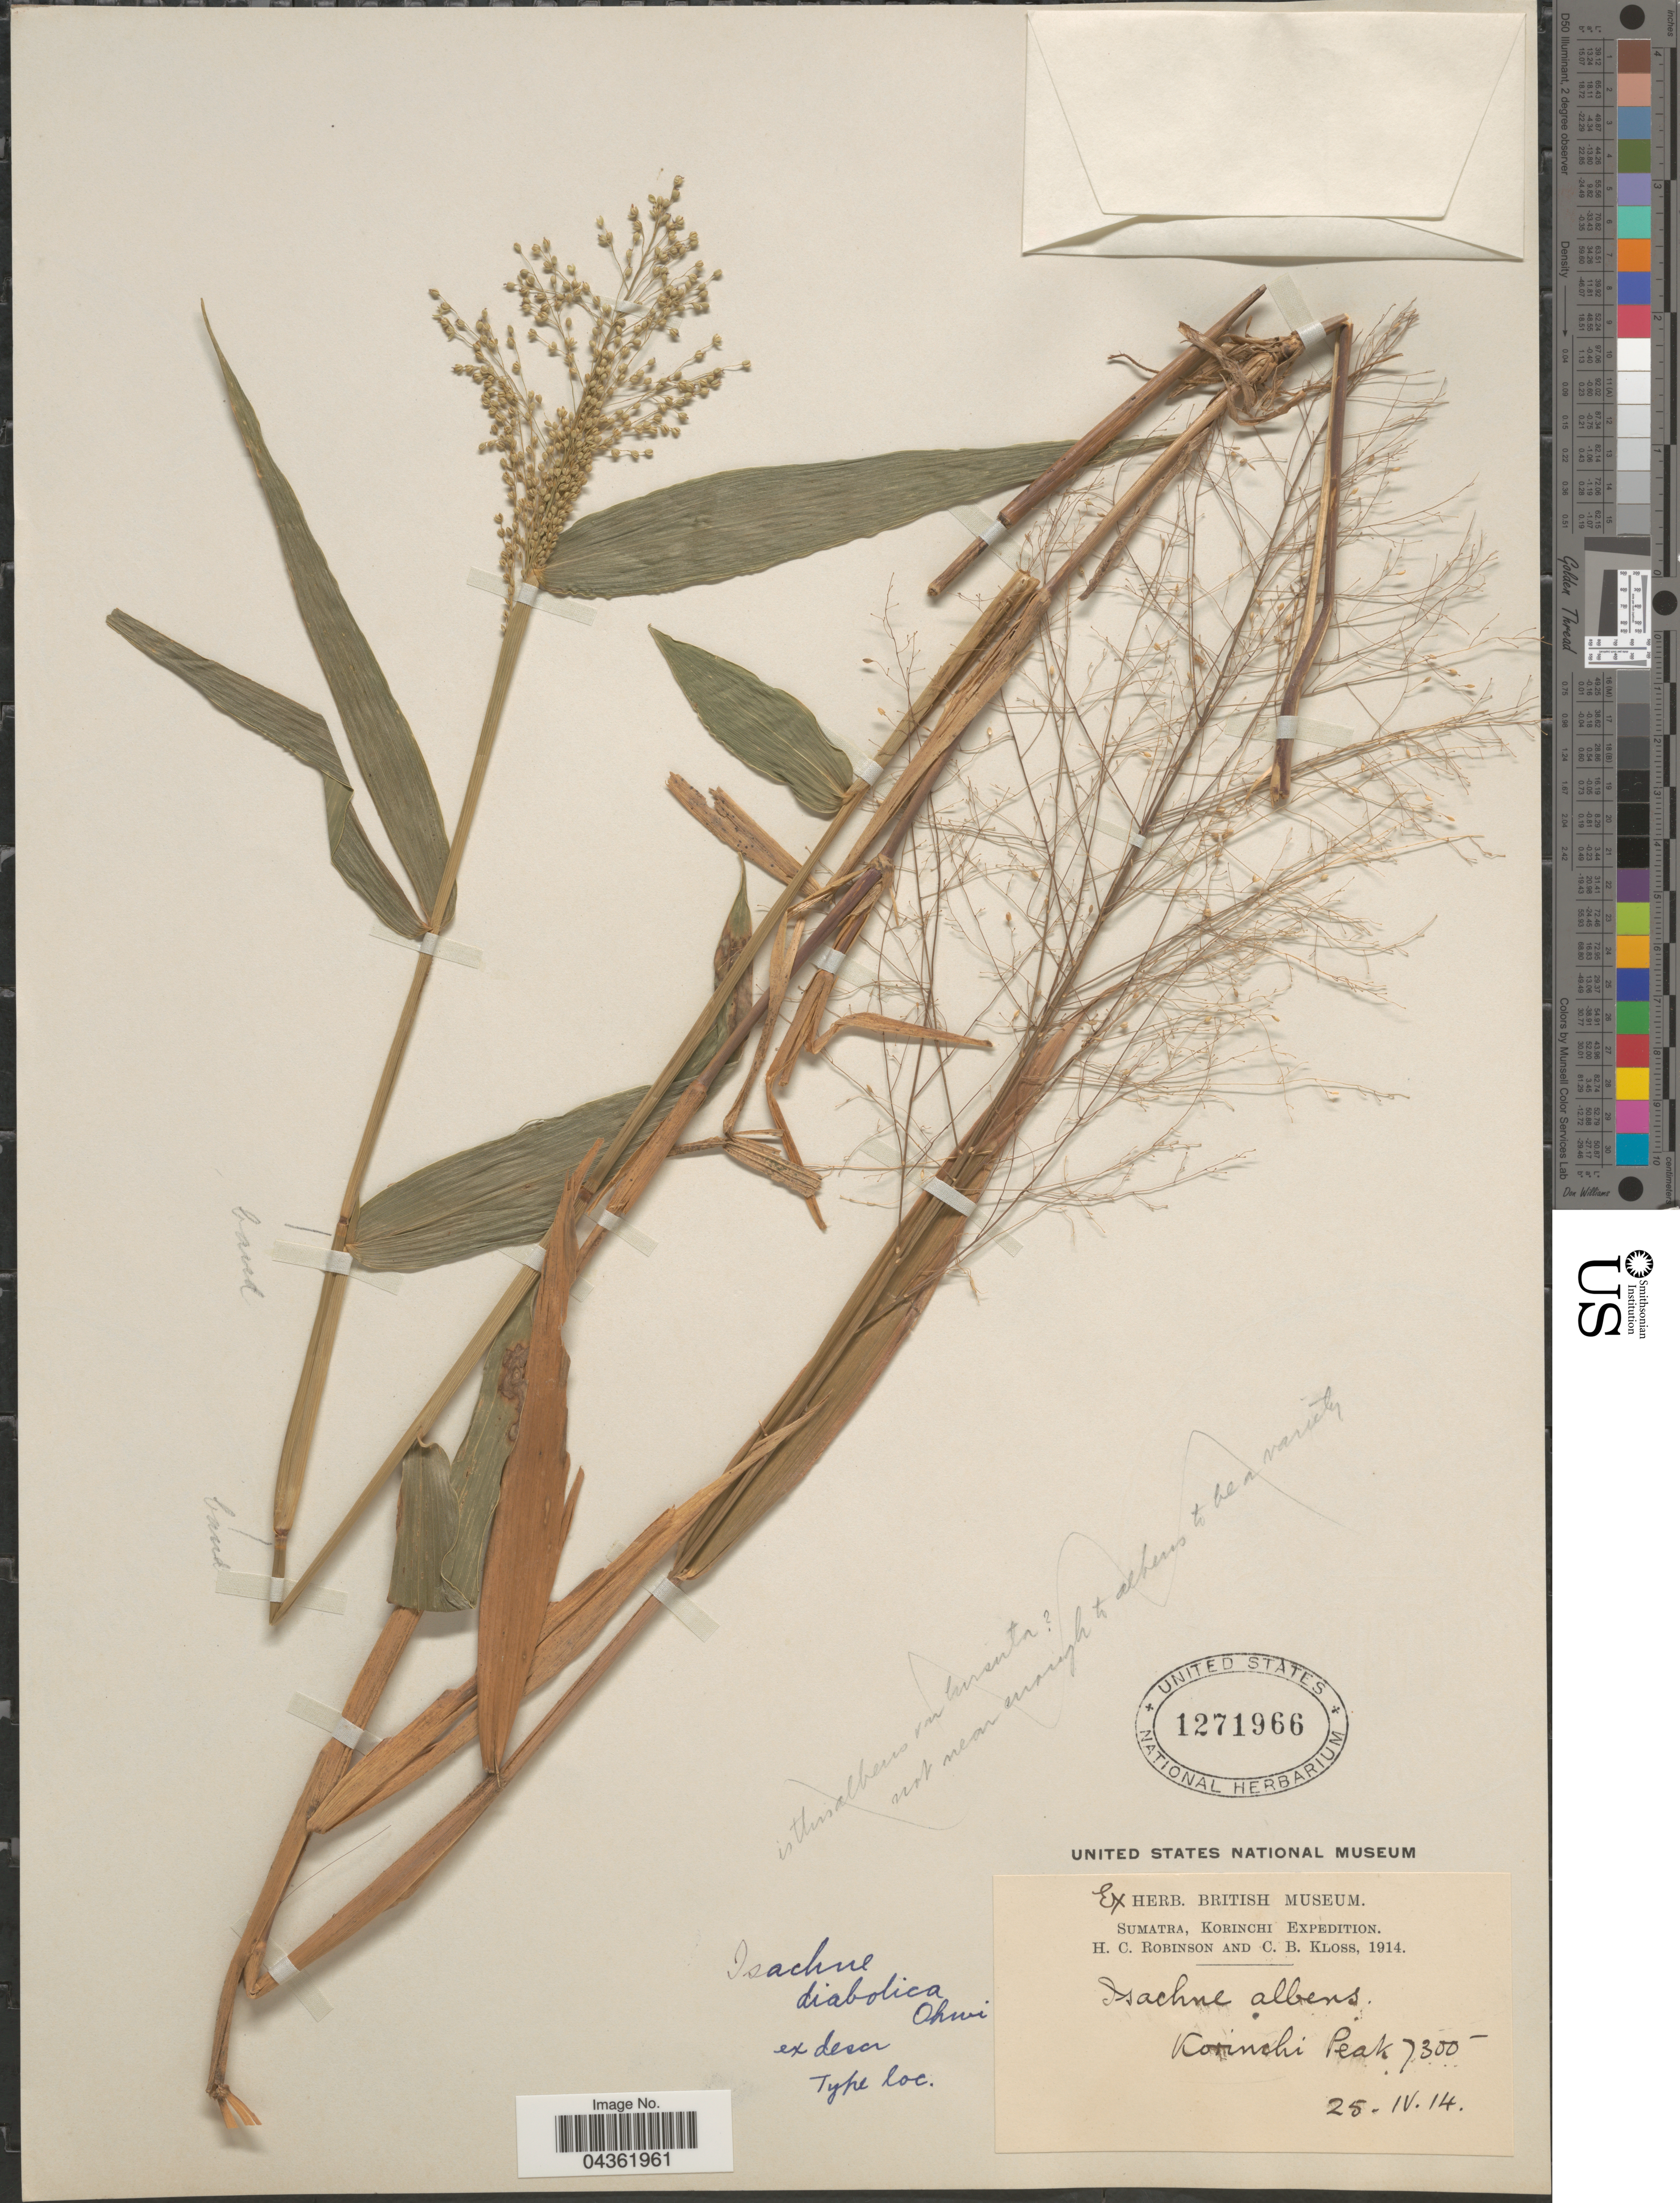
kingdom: Plantae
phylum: Tracheophyta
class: Liliopsida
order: Poales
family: Poaceae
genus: Isachne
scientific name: Isachne diabolica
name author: Ohwi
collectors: H. C. Robinson & C. Kloss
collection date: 1914-04-25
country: Indonesia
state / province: Sumatra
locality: Sumatra, Korinchi Expedition. Korinchi Peak.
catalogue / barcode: US 1271966